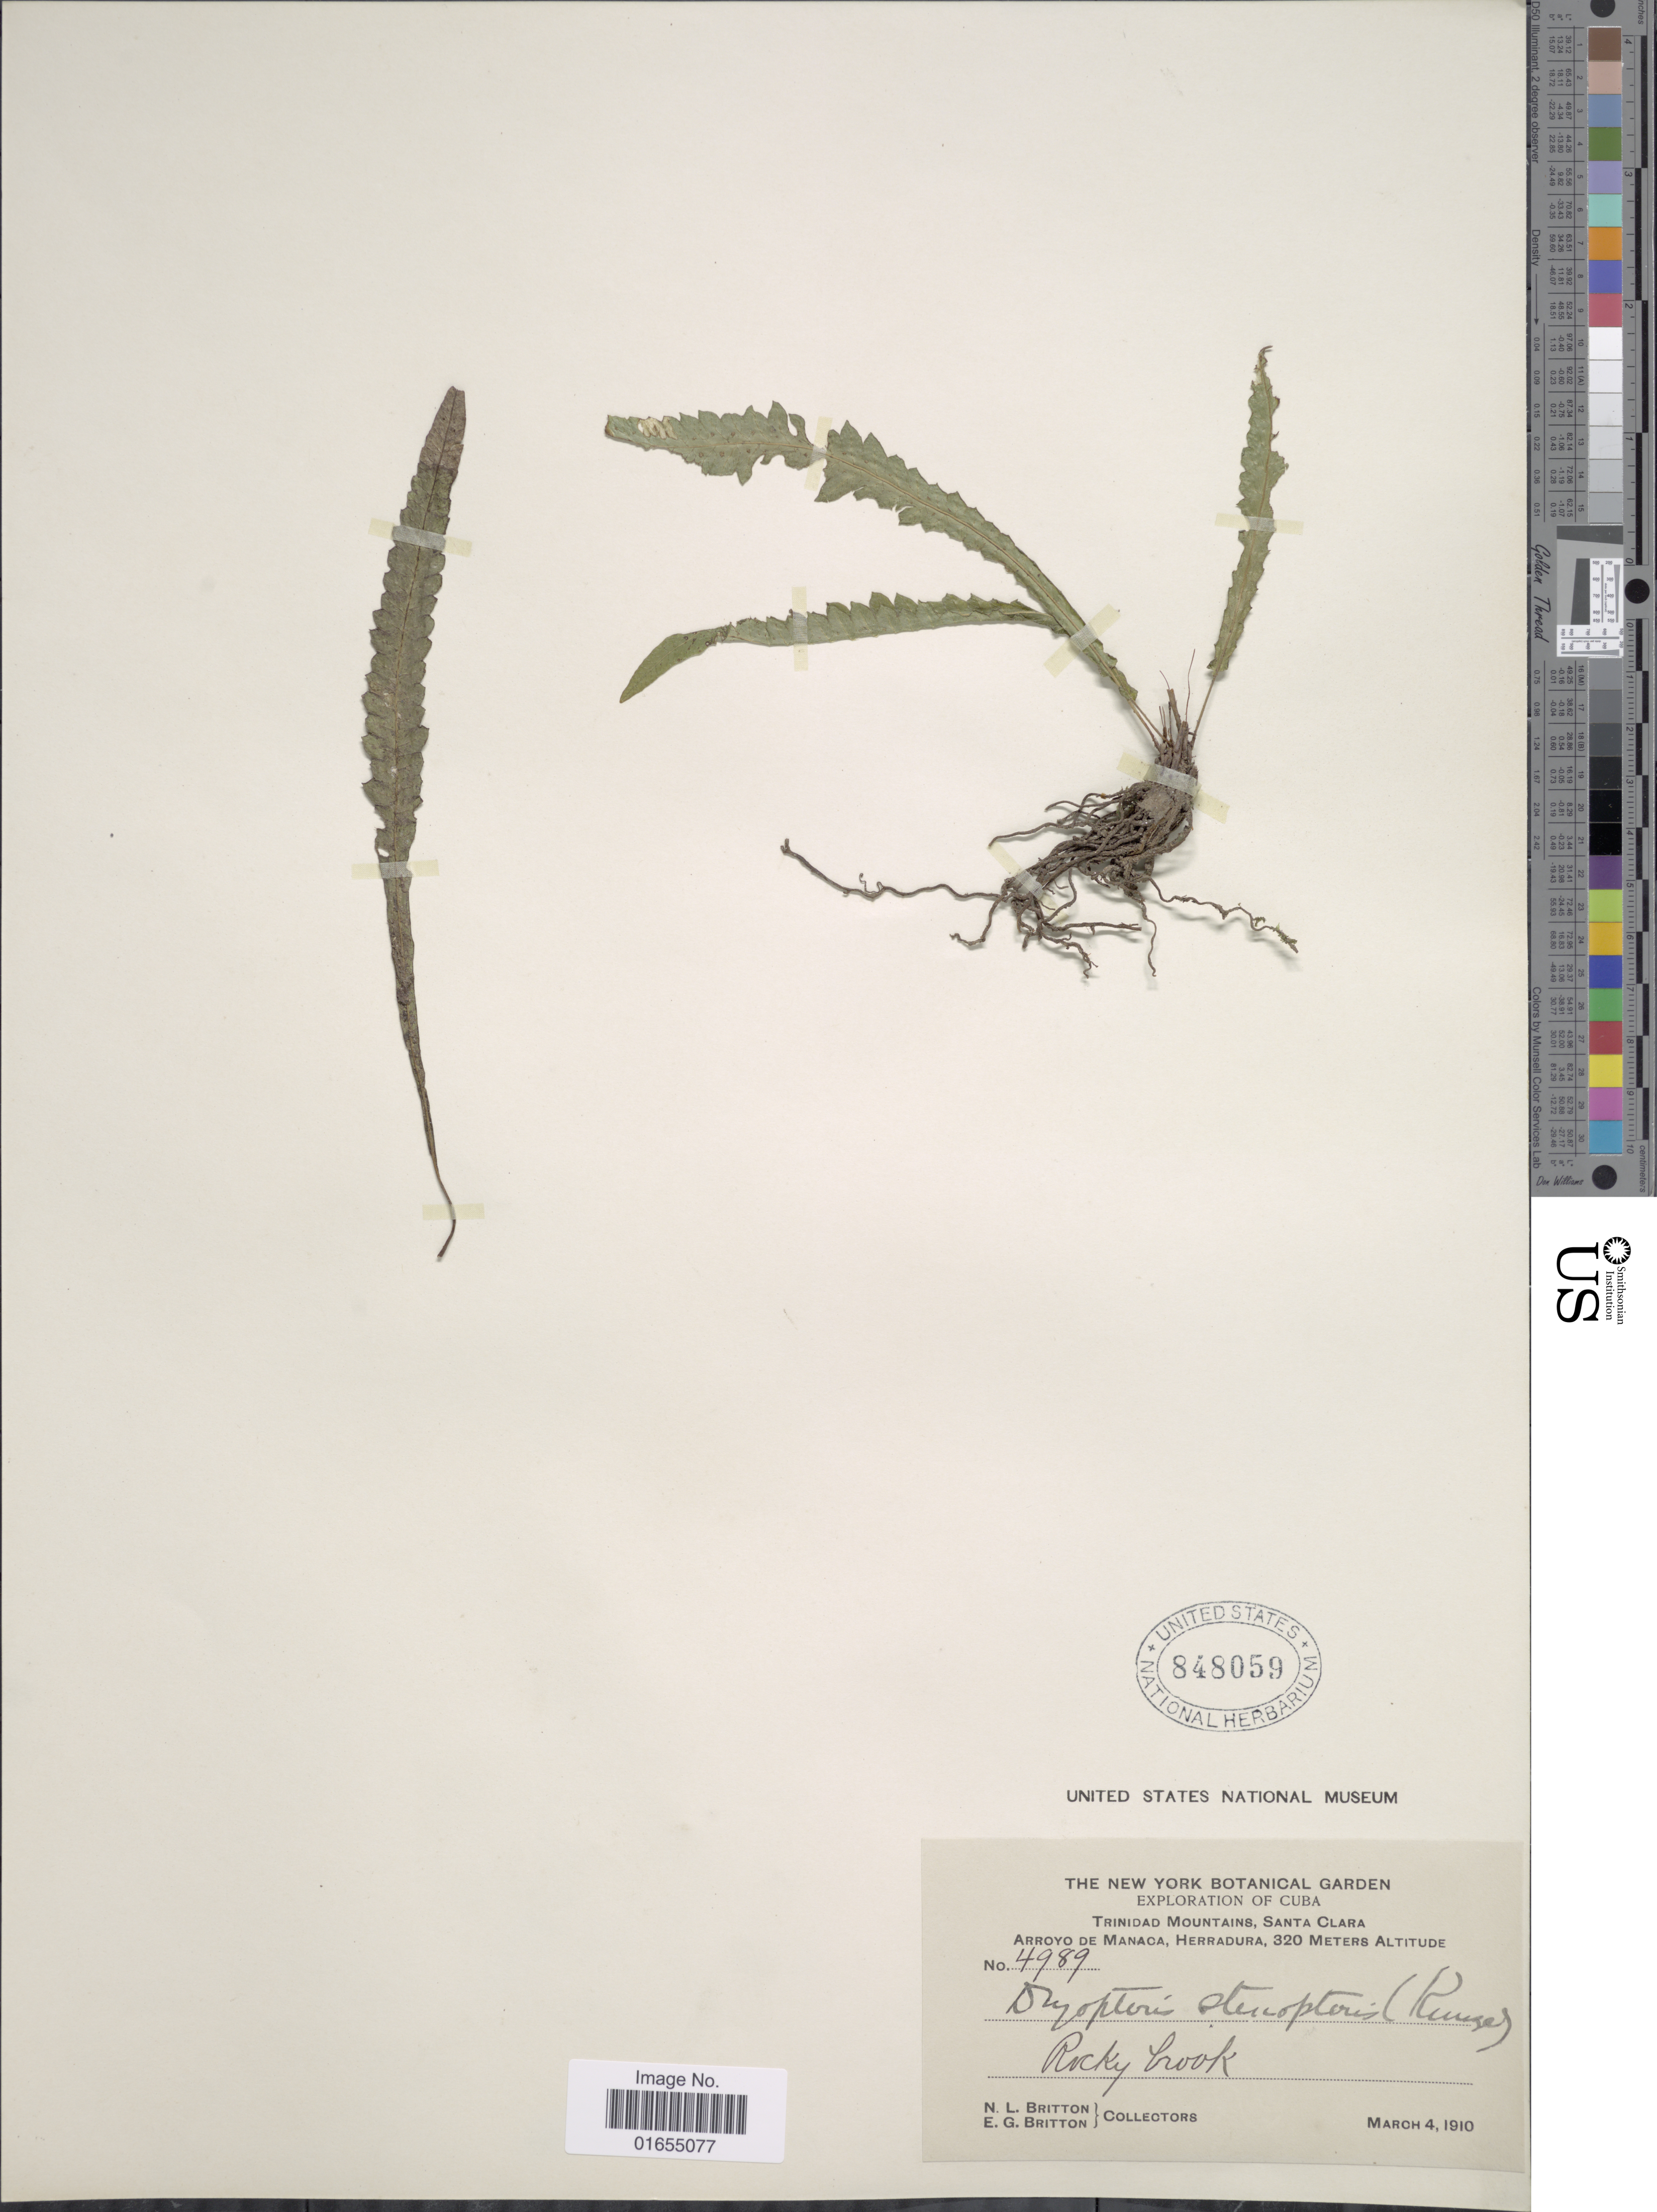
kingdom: Plantae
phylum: Tracheophyta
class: Polypodiopsida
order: Polypodiales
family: Thelypteridaceae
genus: Goniopteris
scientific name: Goniopteris scolopendrioides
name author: (L.) C. Presl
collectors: N. Britton & E. G. Britton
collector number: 4989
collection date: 1910-03-04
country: Cuba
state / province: Las Villas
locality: Trinidad Mountains, Santa Clara, Arroyo de Manaca, Herradura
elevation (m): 320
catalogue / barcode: US 848059